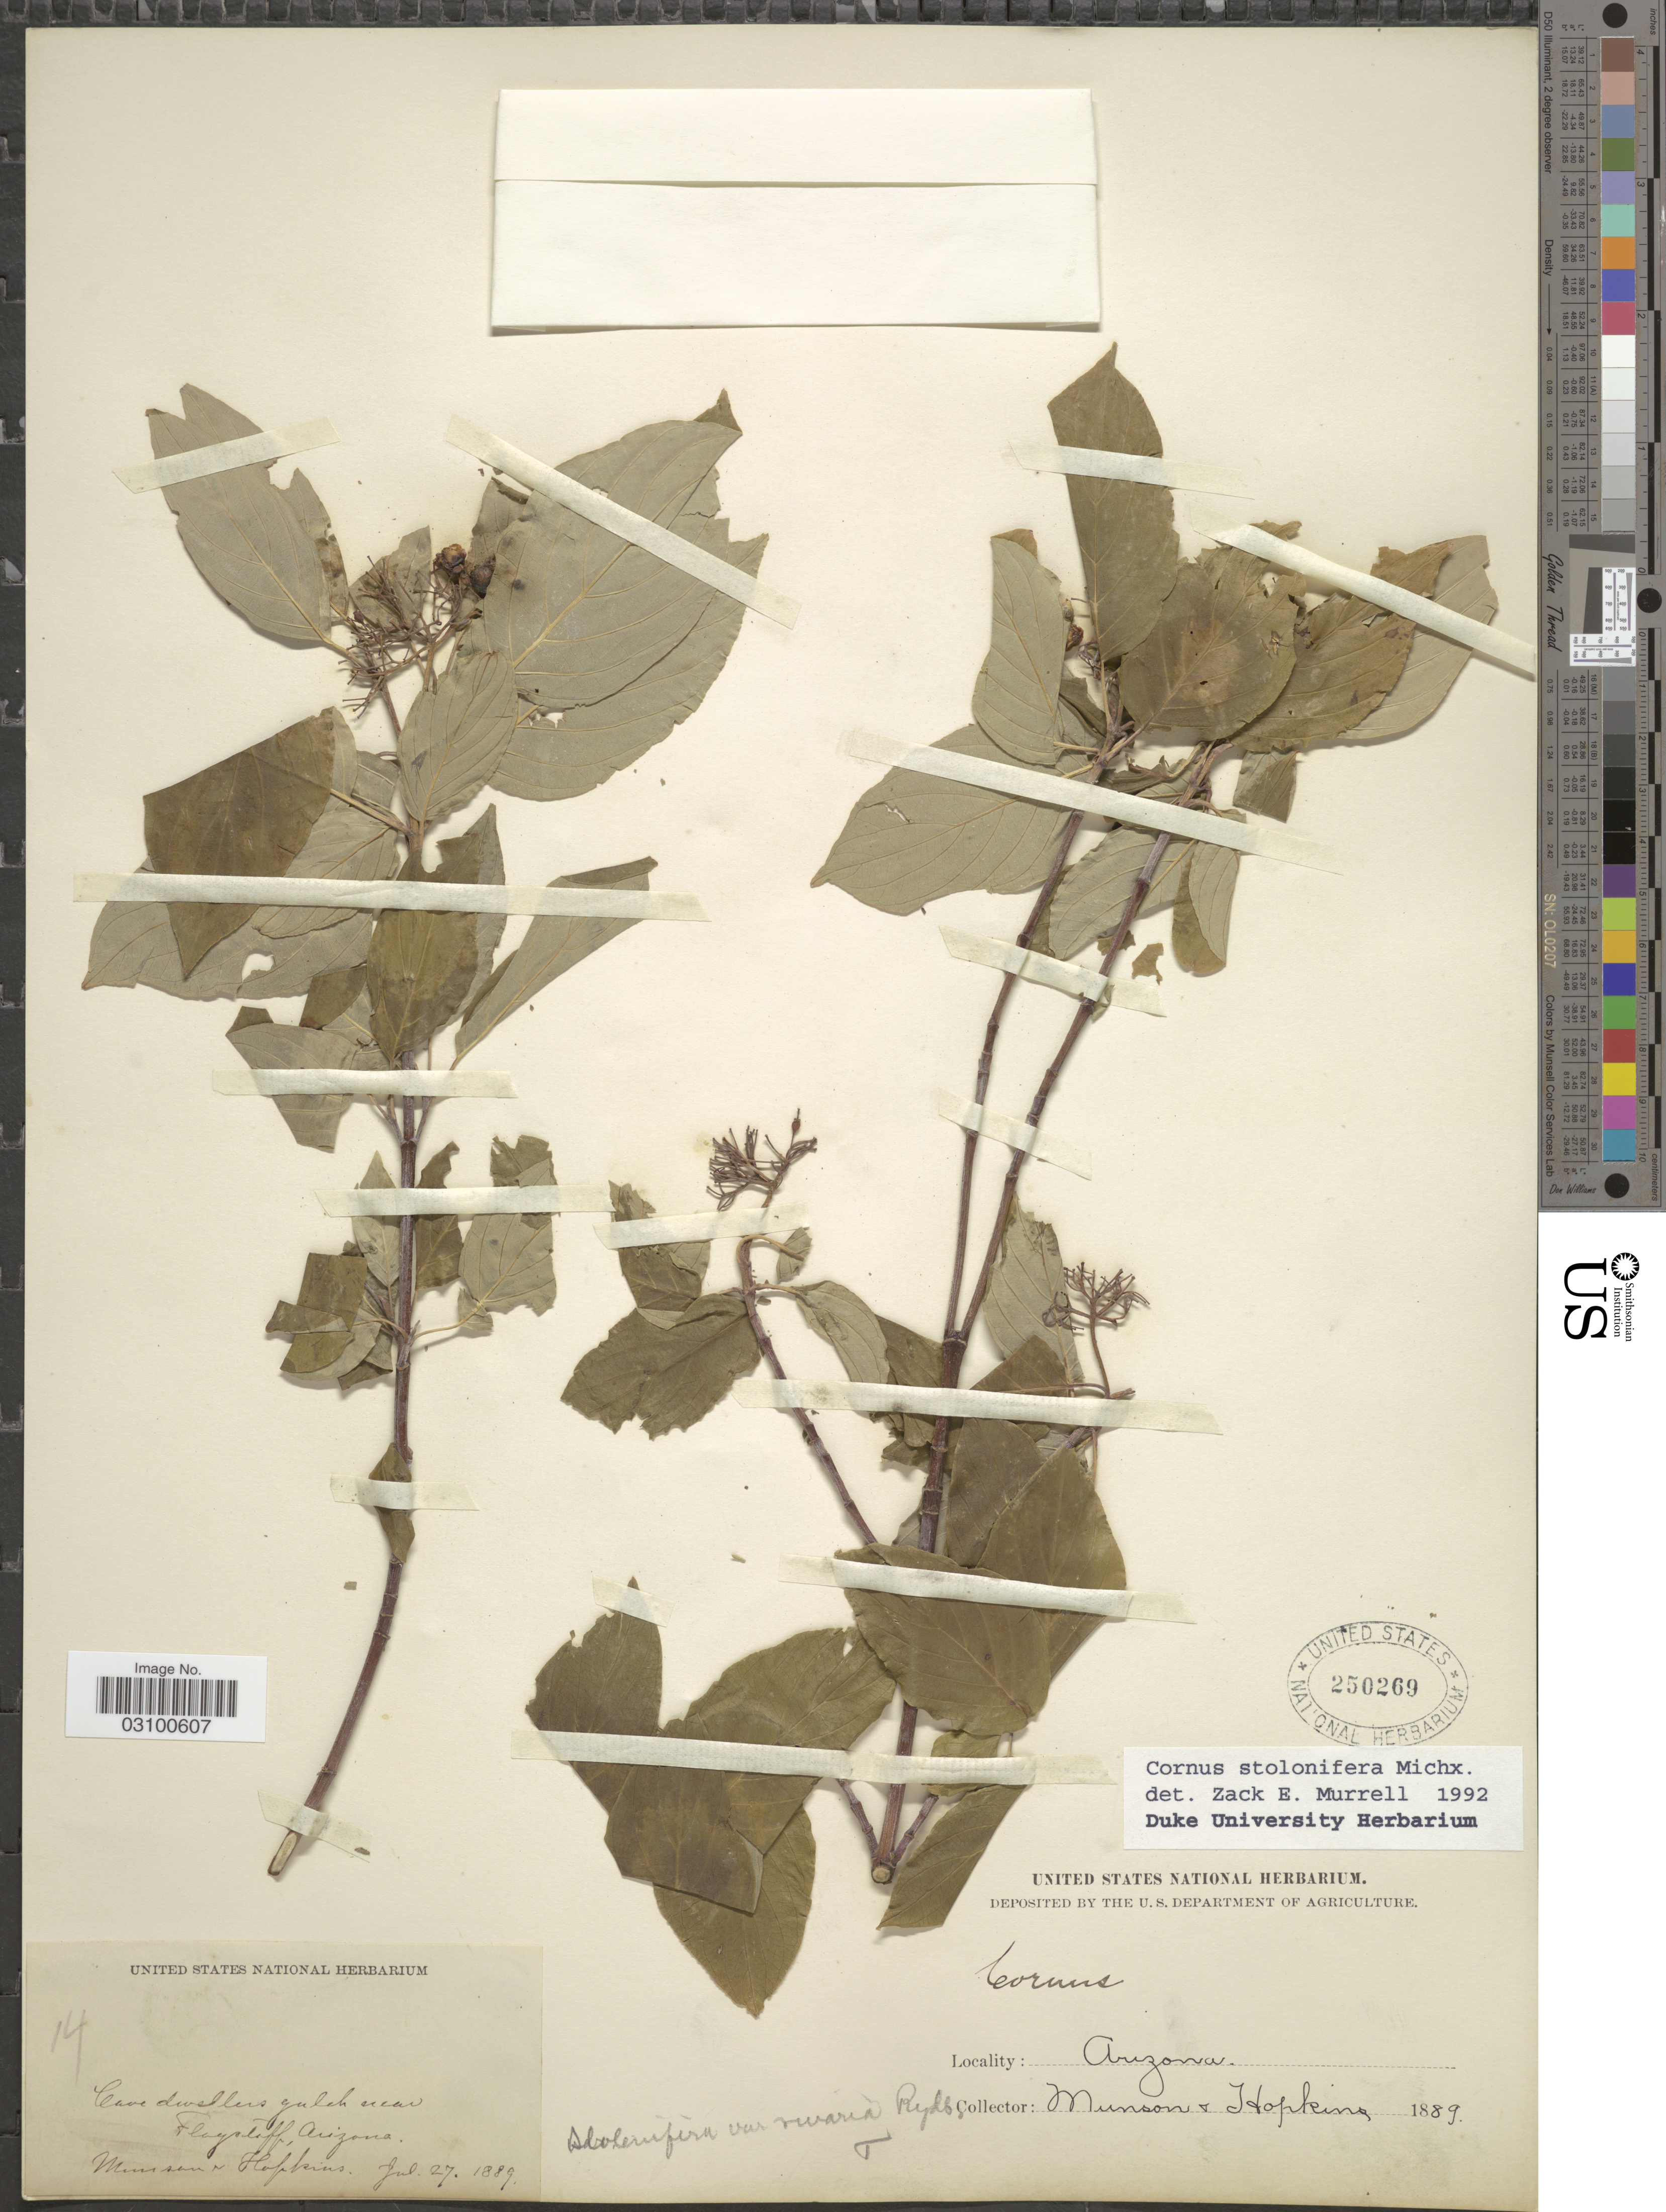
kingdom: Plantae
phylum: Tracheophyta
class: Magnoliopsida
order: Cornales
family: Cornaceae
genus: Cornus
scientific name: Cornus sericea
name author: L.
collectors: -. Munson & -. Hopkins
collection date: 1889-07-27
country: United States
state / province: Arizona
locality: Cave dwellers gulch near Flagstaff.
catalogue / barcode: US 250269